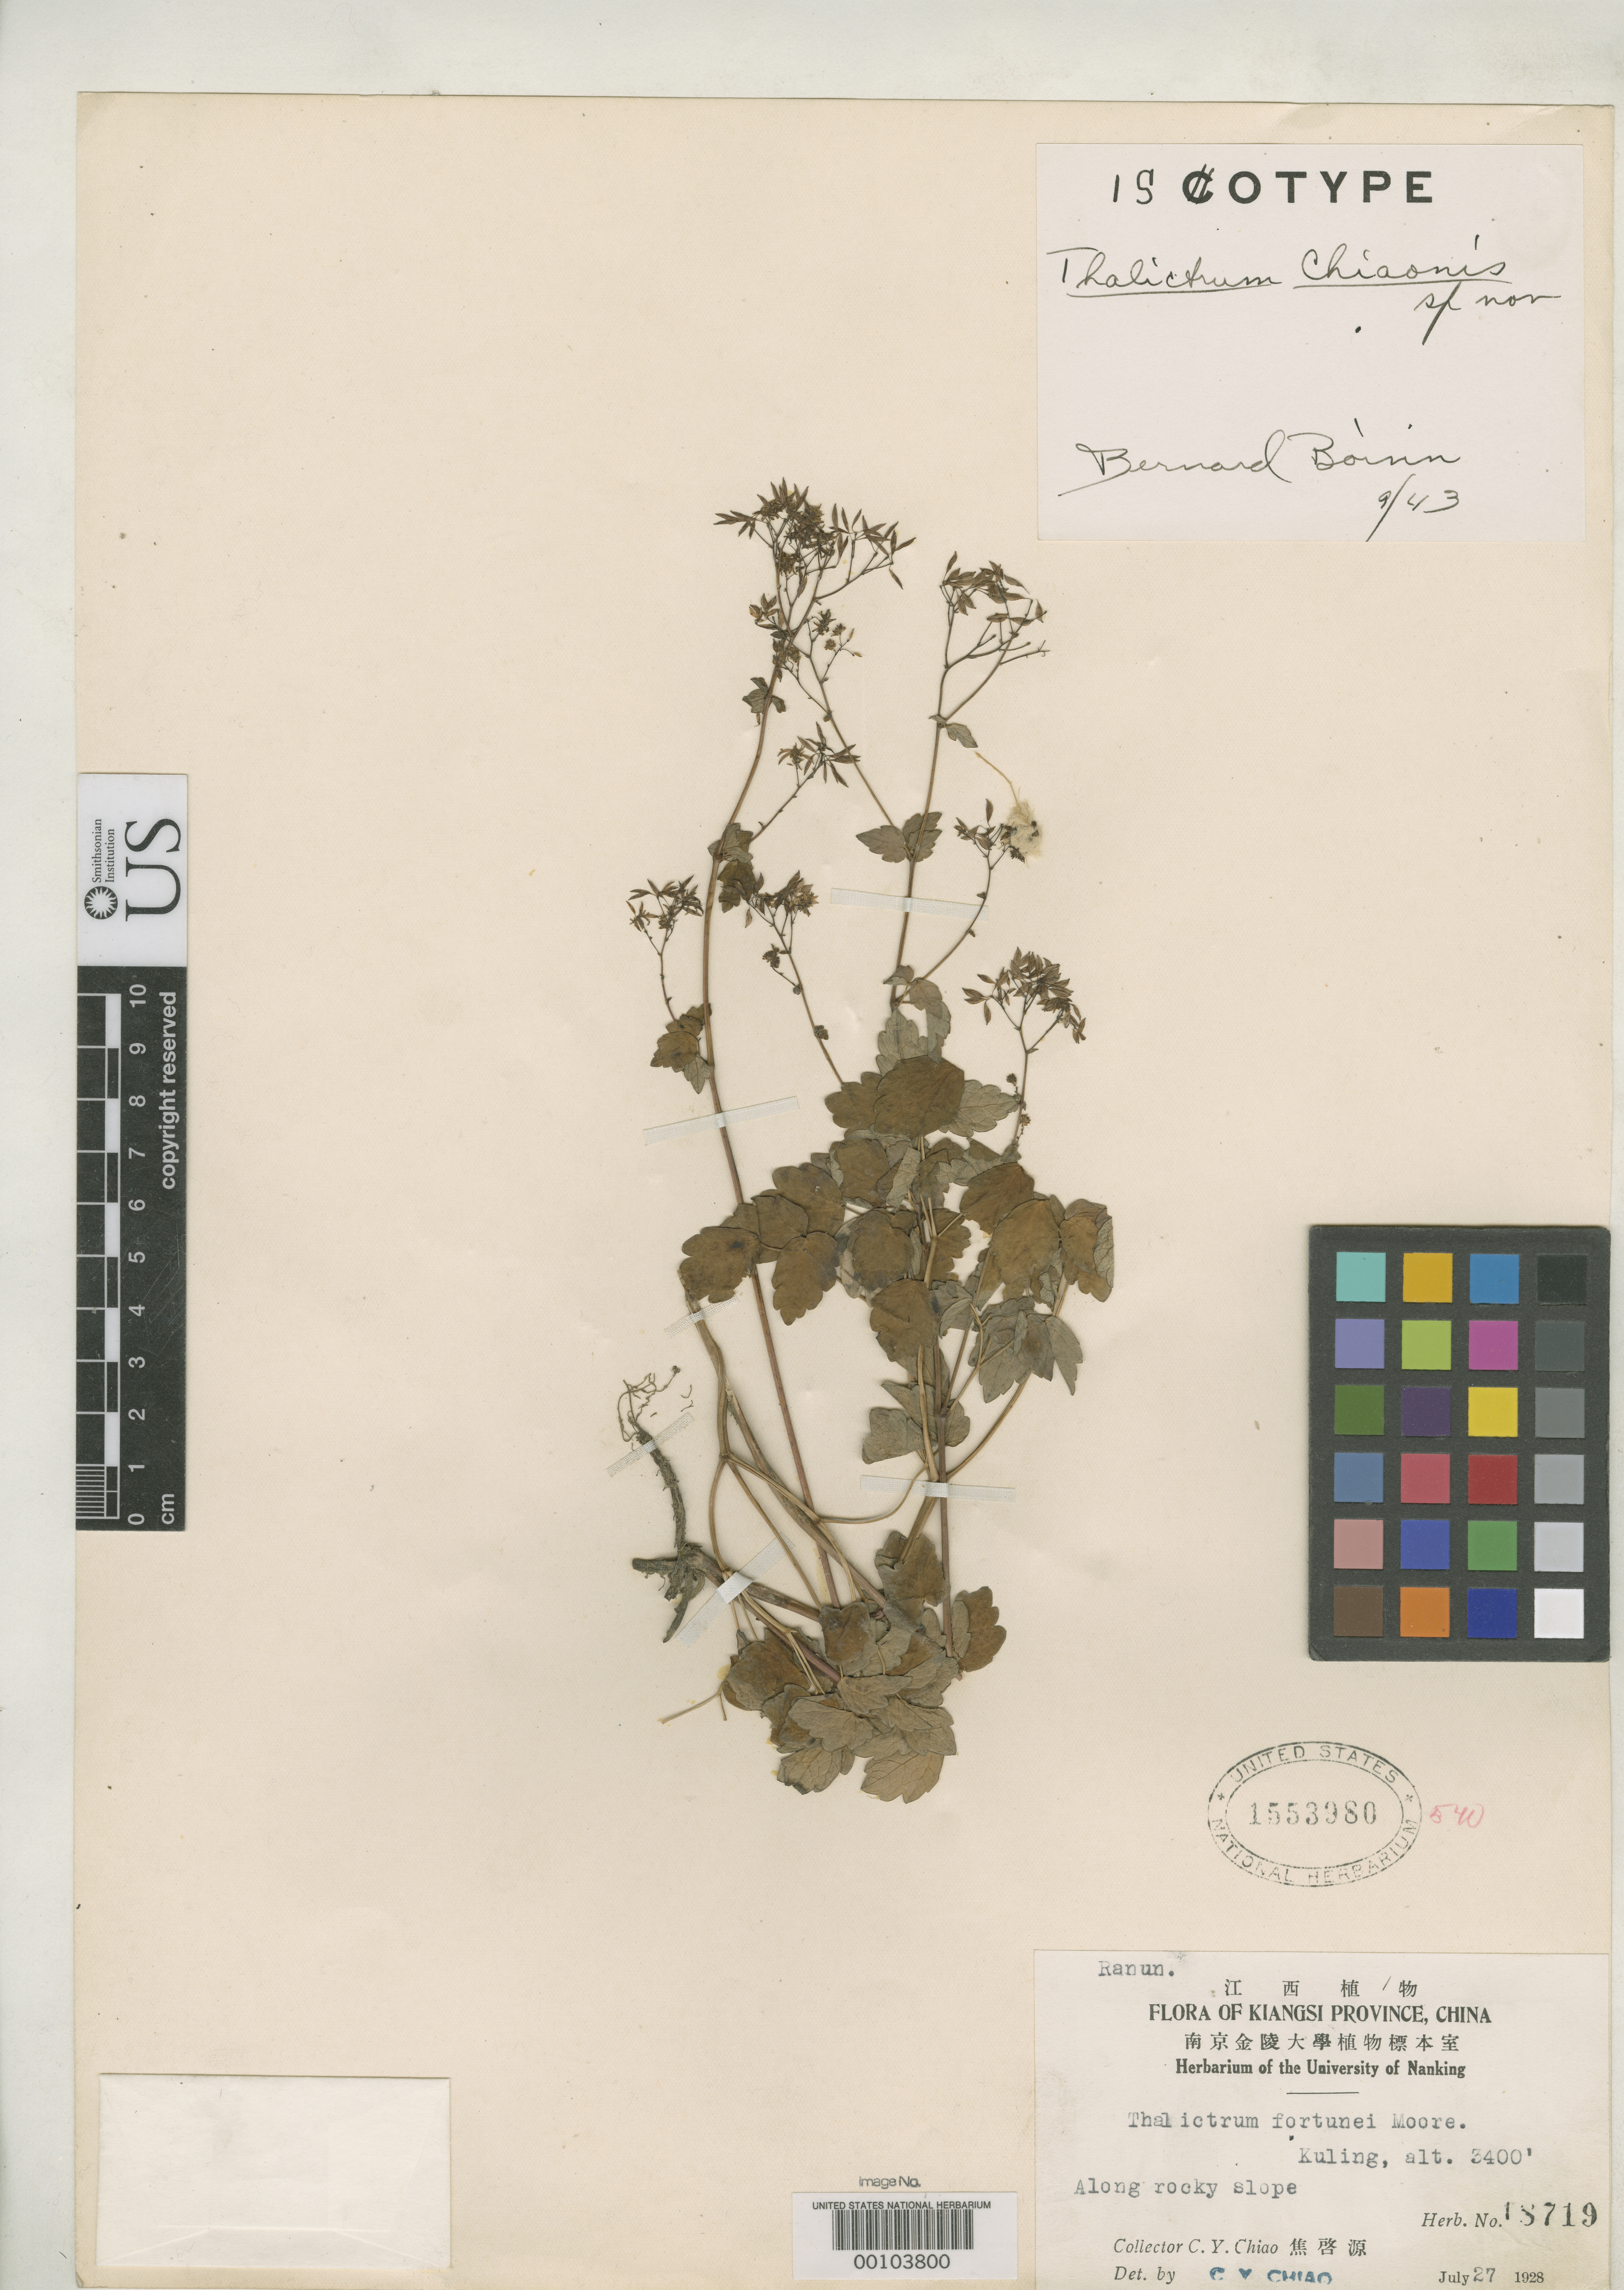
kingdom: Plantae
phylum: Tracheophyta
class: Magnoliopsida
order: Ranunculales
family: Ranunculaceae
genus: Thalictrum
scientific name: Thalictrum chiaonis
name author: B. Boivin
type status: Isotype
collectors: C. Y. Chiao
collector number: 18719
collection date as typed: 27 Jul 1928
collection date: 1928-07-27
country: China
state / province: Jiangxi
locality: Kuling.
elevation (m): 1036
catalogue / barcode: US 1553980